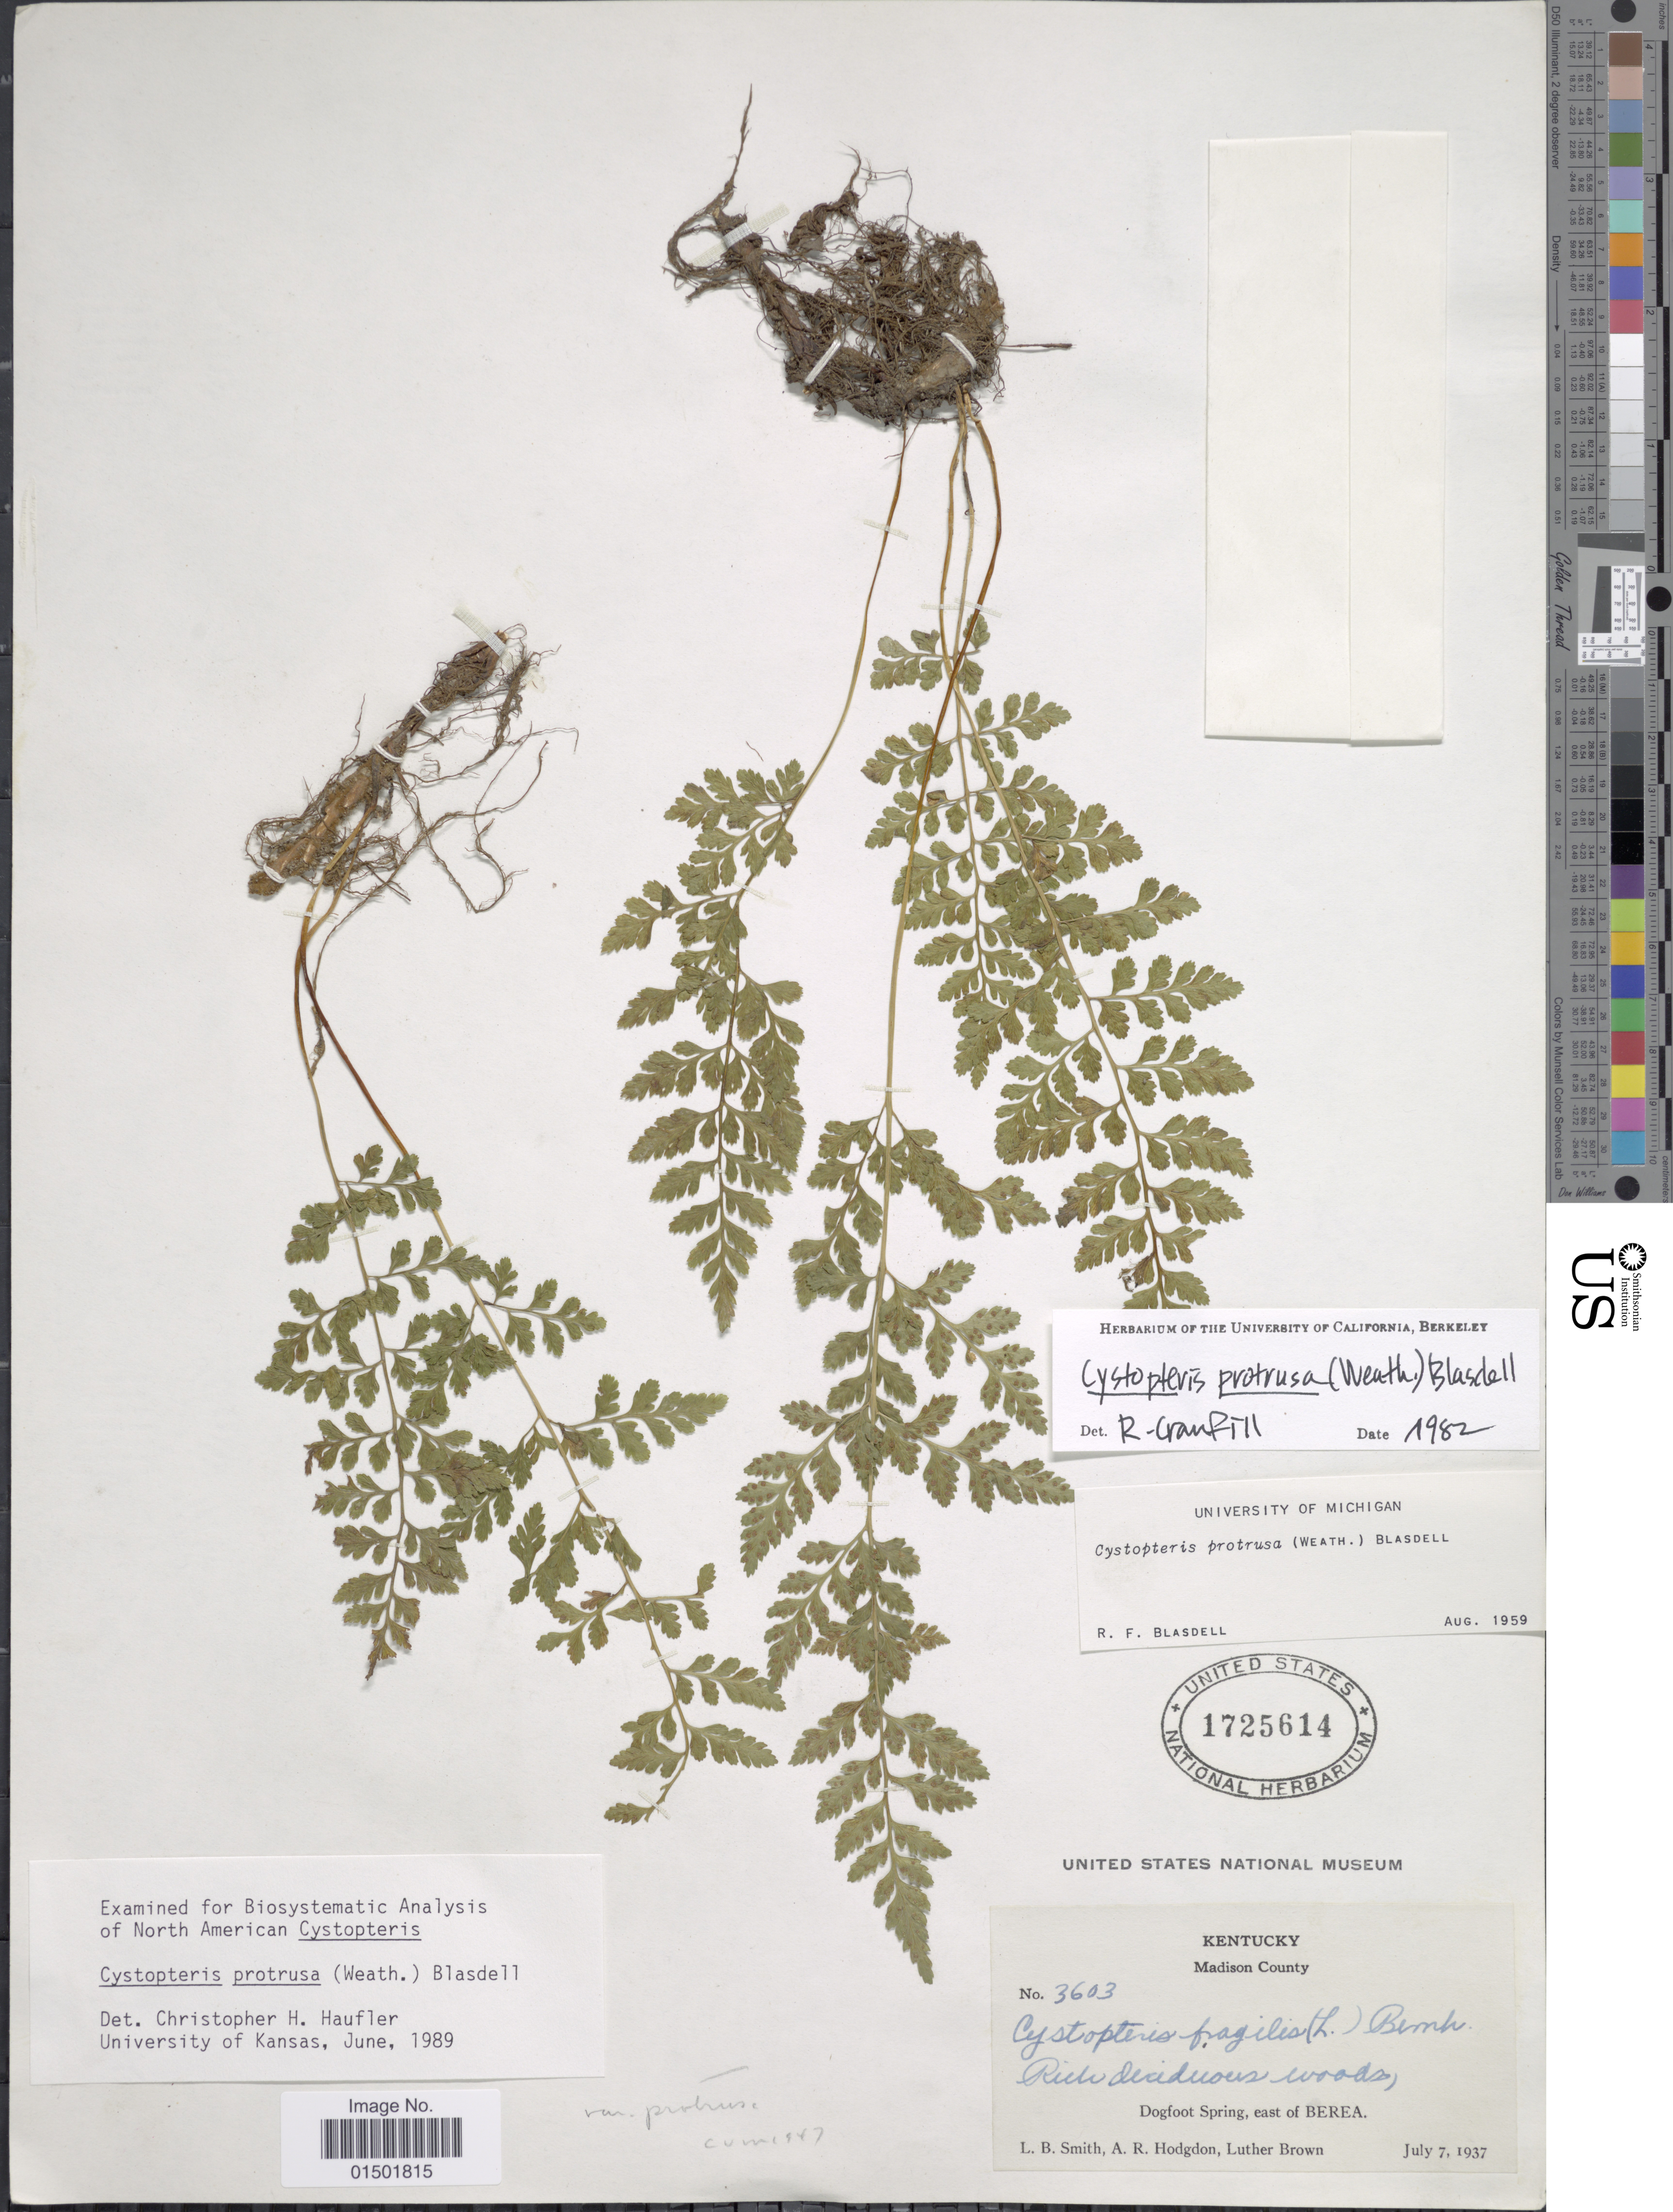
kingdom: Plantae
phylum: Tracheophyta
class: Polypodiopsida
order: Polypodiales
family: Cystopteridaceae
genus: Cystopteris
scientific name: Cystopteris protrusa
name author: (Weath.) Blasdell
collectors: L. Smith, A. R. Hodgdon & L. Brown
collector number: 3603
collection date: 1937-07-07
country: United States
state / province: Kentucky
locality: Madison County. Dogfoor Spring, east of Berea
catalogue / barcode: US 1725614